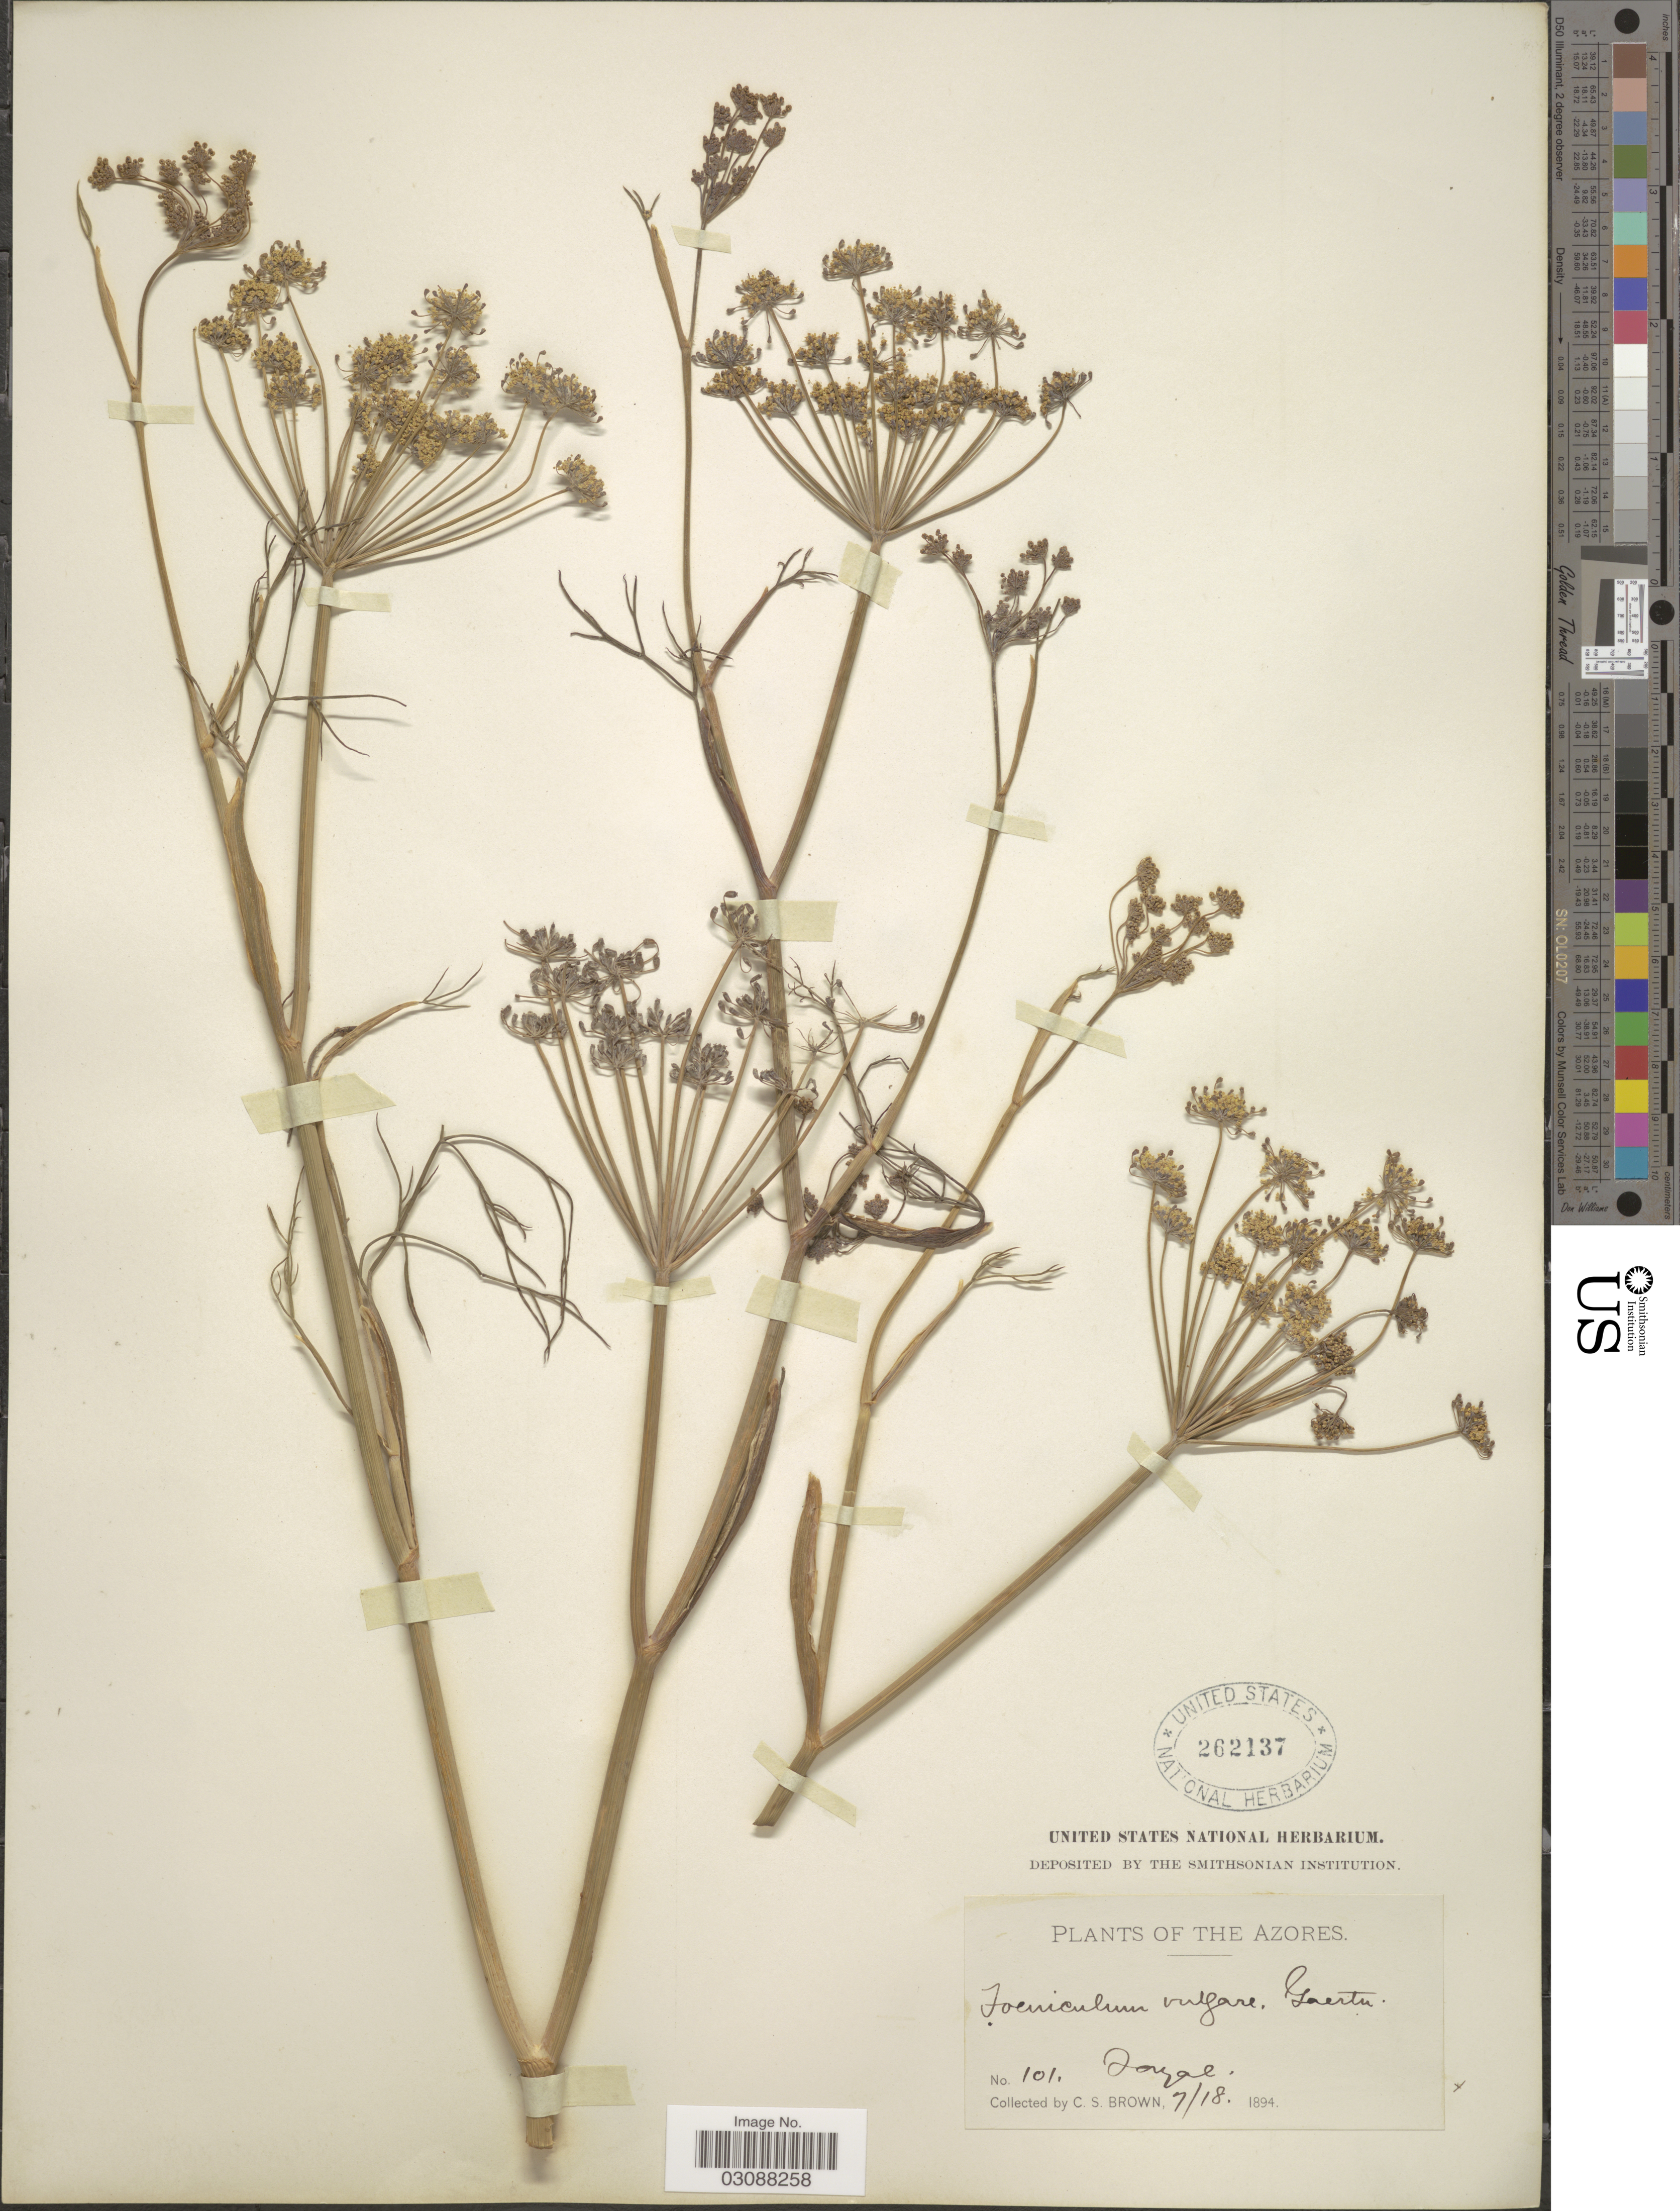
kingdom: Plantae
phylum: Tracheophyta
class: Magnoliopsida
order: Apiales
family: Apiaceae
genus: Foeniculum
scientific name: Foeniculum vulgare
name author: Mill.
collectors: C. S. Brown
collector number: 101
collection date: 1894-07-18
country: Portugal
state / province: Azores (Aut. Reg.)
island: Faial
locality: The Azores. Fayal.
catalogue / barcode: US 262137